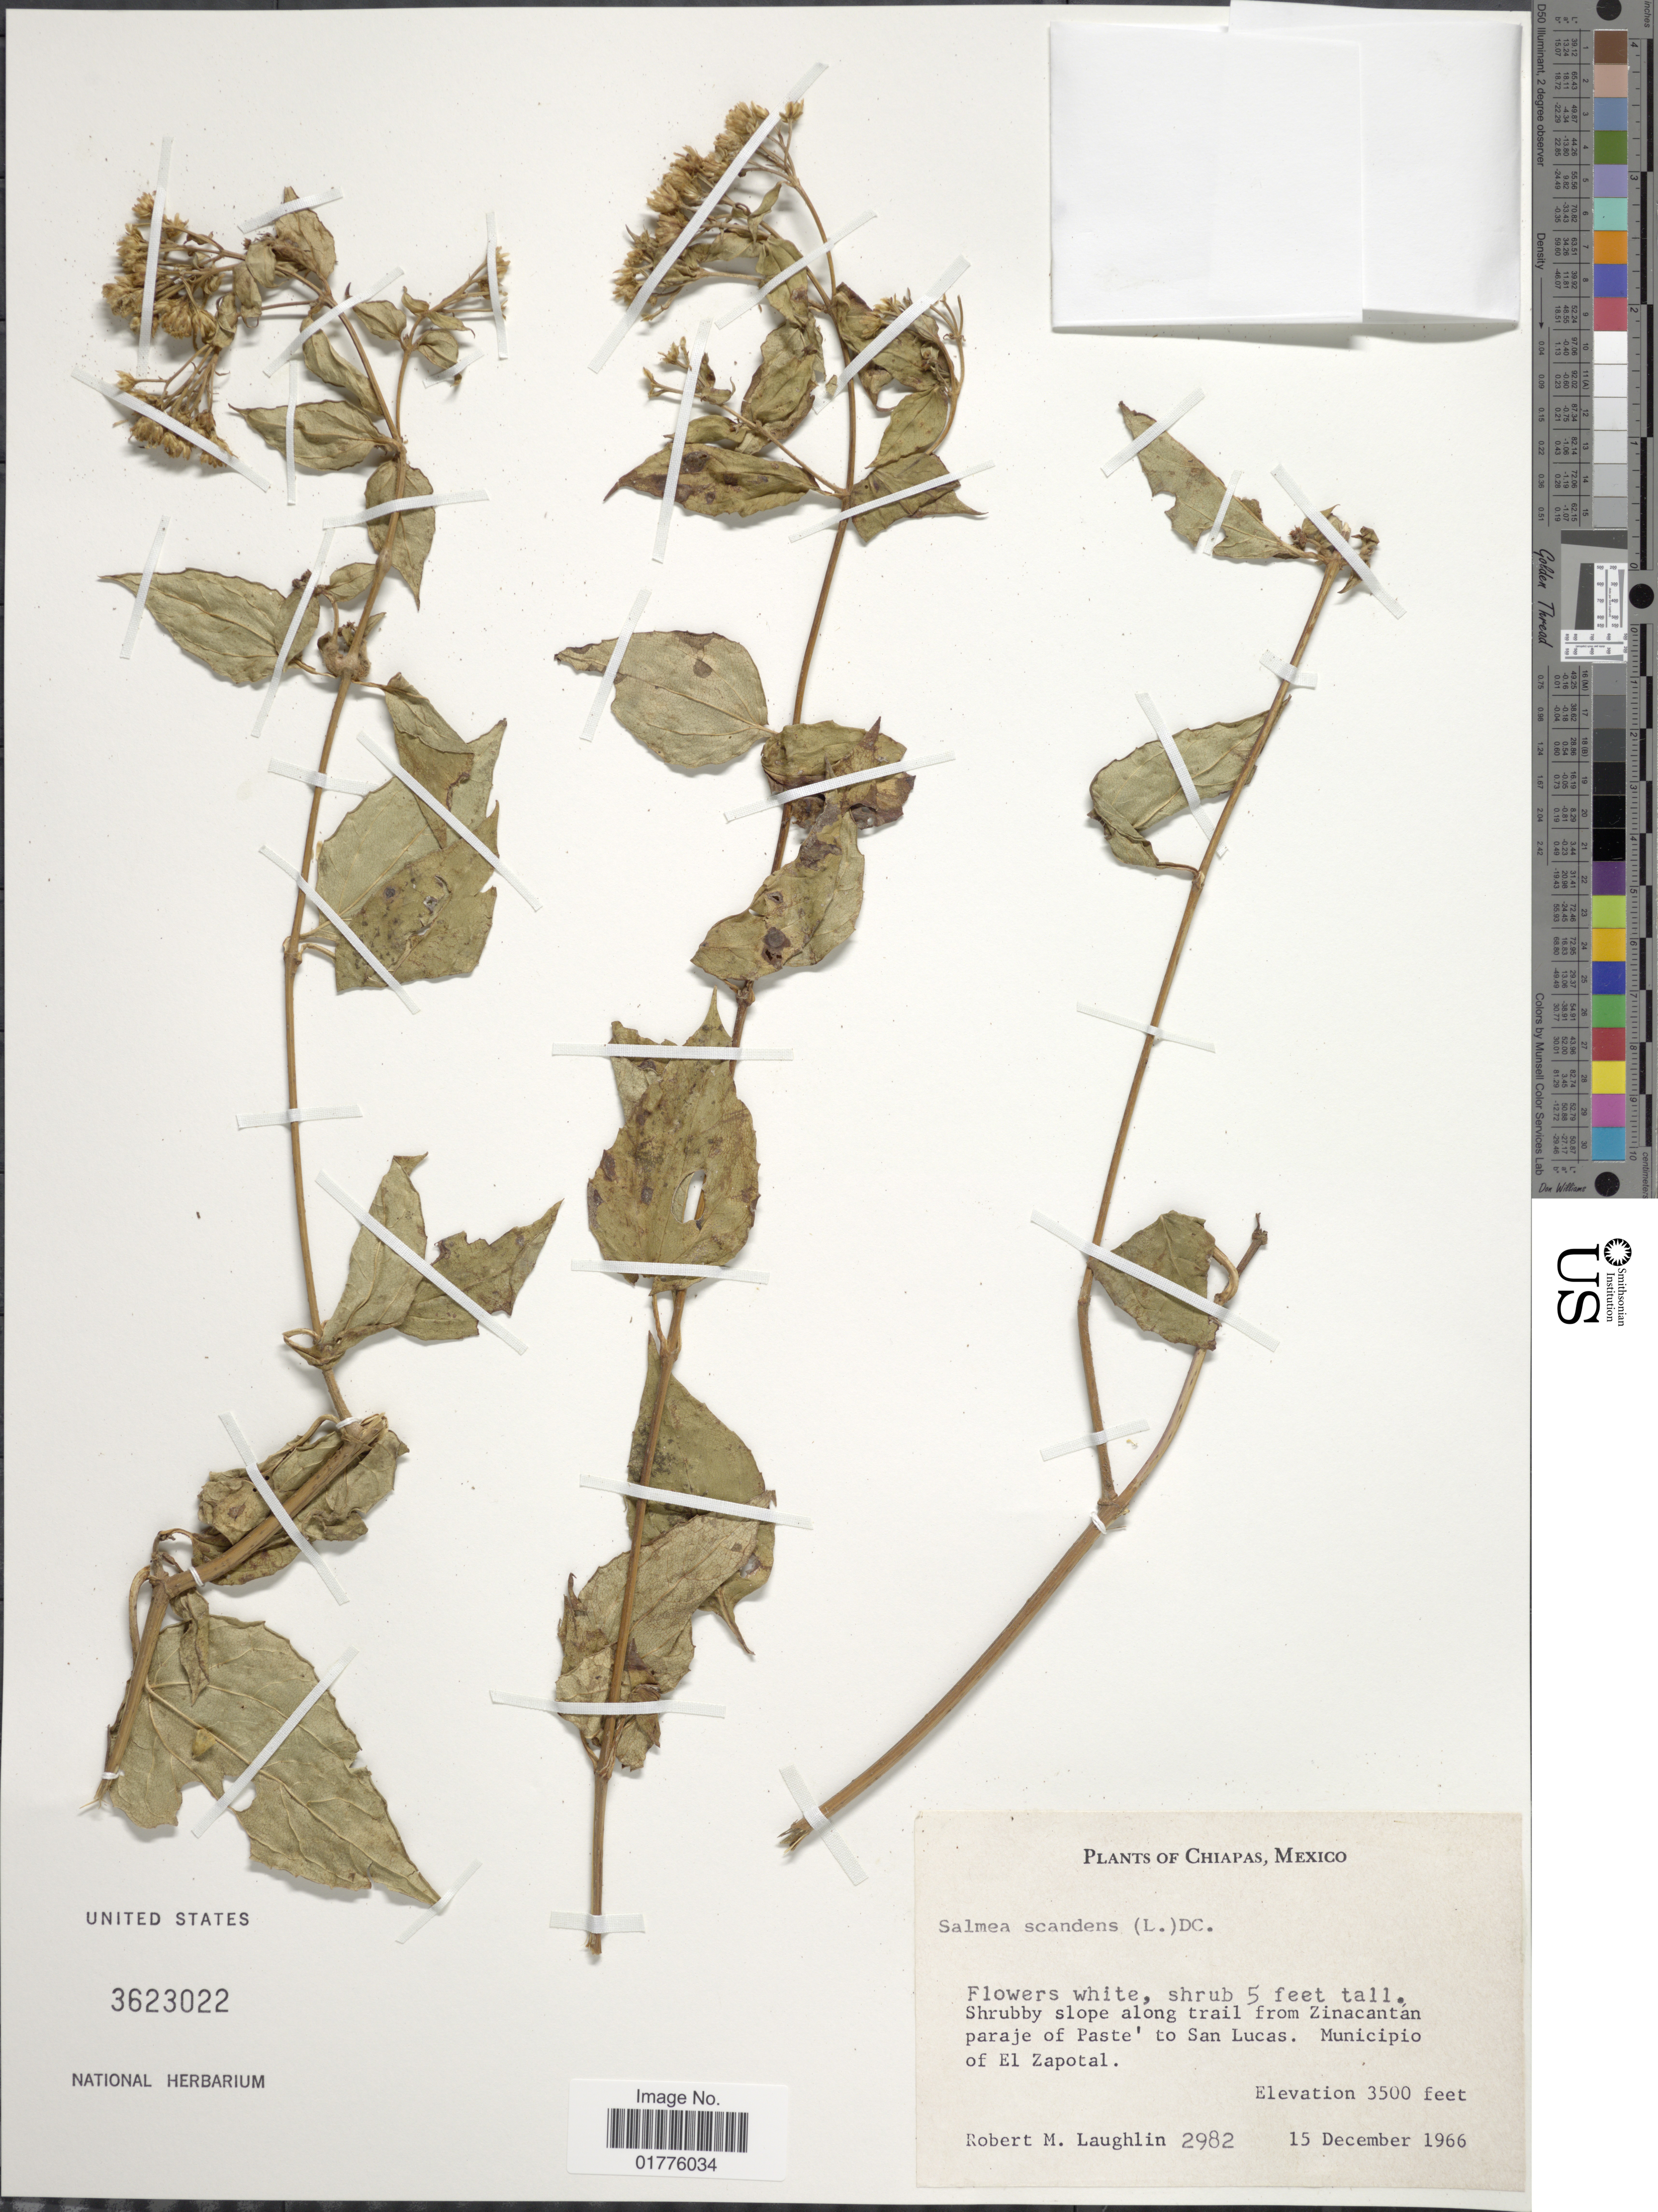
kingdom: Plantae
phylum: Tracheophyta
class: Magnoliopsida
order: Asterales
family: Asteraceae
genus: Salmea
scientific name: Salmea scandens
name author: (L.) DC.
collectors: R. M. Laughlin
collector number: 2982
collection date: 1966-12-15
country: Mexico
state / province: Chiapas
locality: Chiapas, along trail from Zinacantan paraje of Paste' to San Lucas. Municipio of El Zapotal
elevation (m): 1067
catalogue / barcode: US 3623022